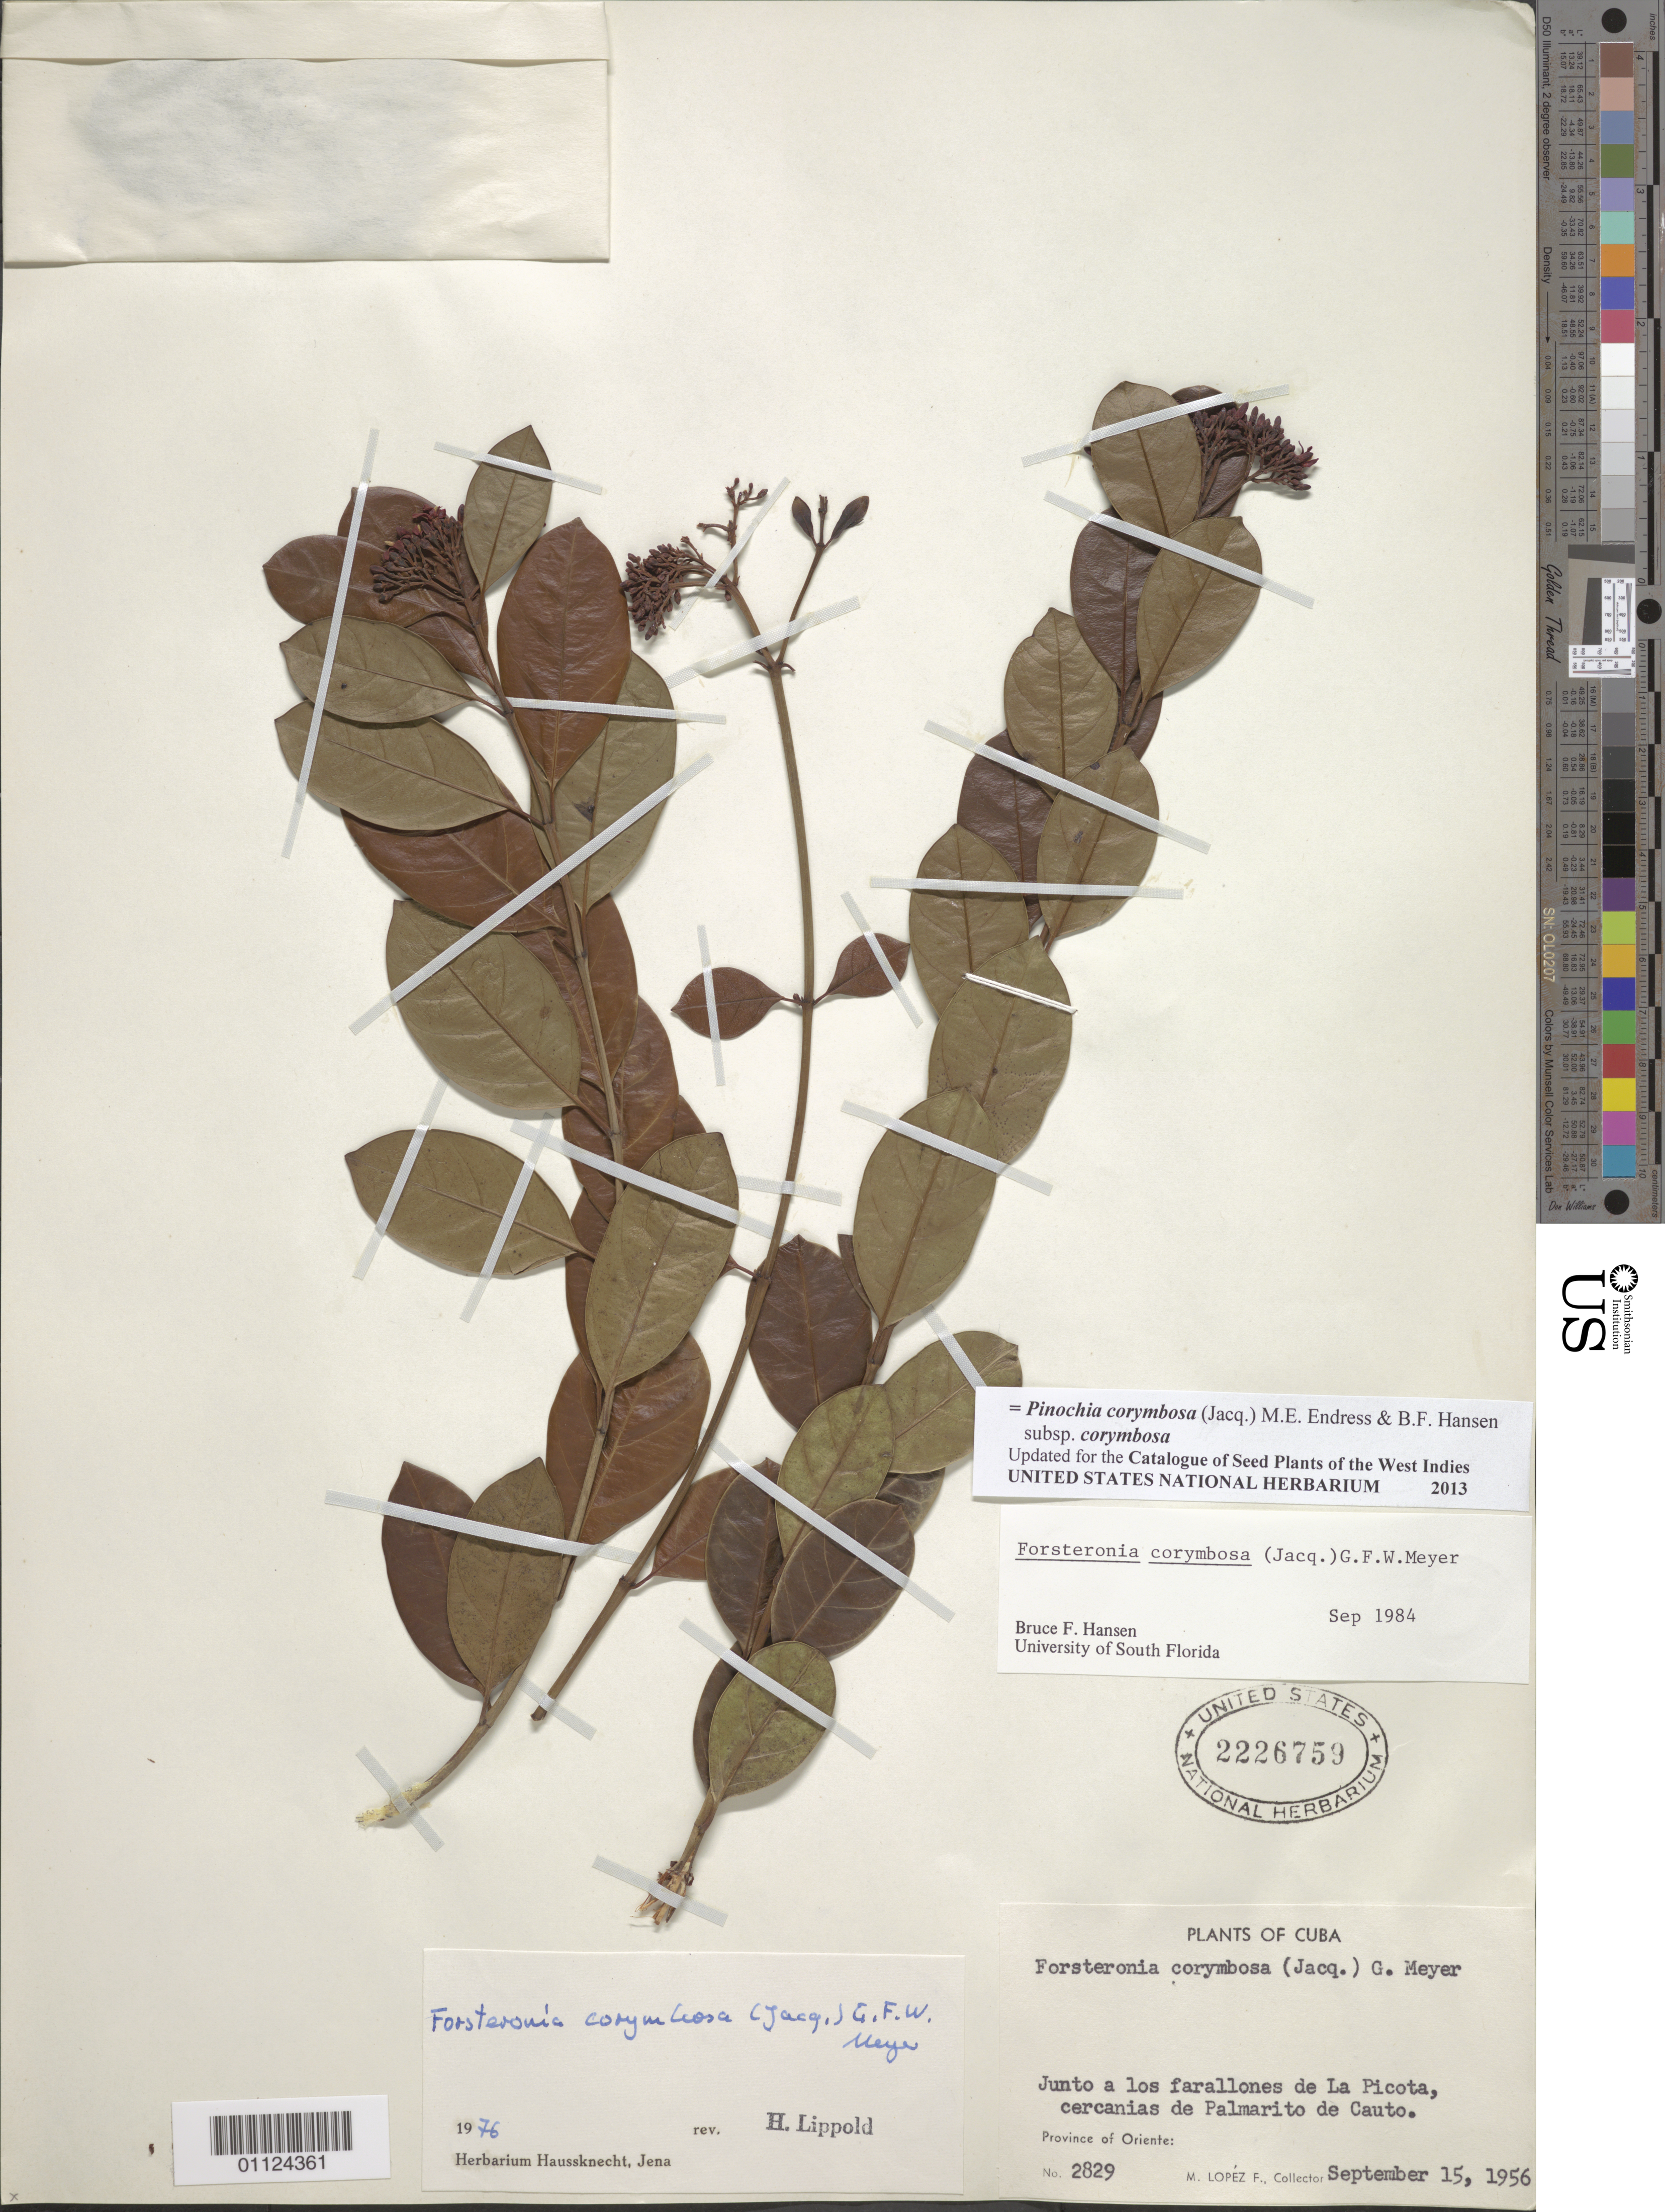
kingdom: Plantae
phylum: Tracheophyta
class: Magnoliopsida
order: Gentianales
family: Apocynaceae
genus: Pinochia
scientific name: Pinochia corymbosa subsp. corymbosa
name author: (Jacq.) M.E. Endress & B.F. Hansen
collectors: M. López Figueiras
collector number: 2829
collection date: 1956-09-15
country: Cuba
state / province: Santiago de Cuba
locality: La Picota, cercanias de Palmarito de Cuato.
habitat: Junto de los farallones.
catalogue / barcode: US 2226759